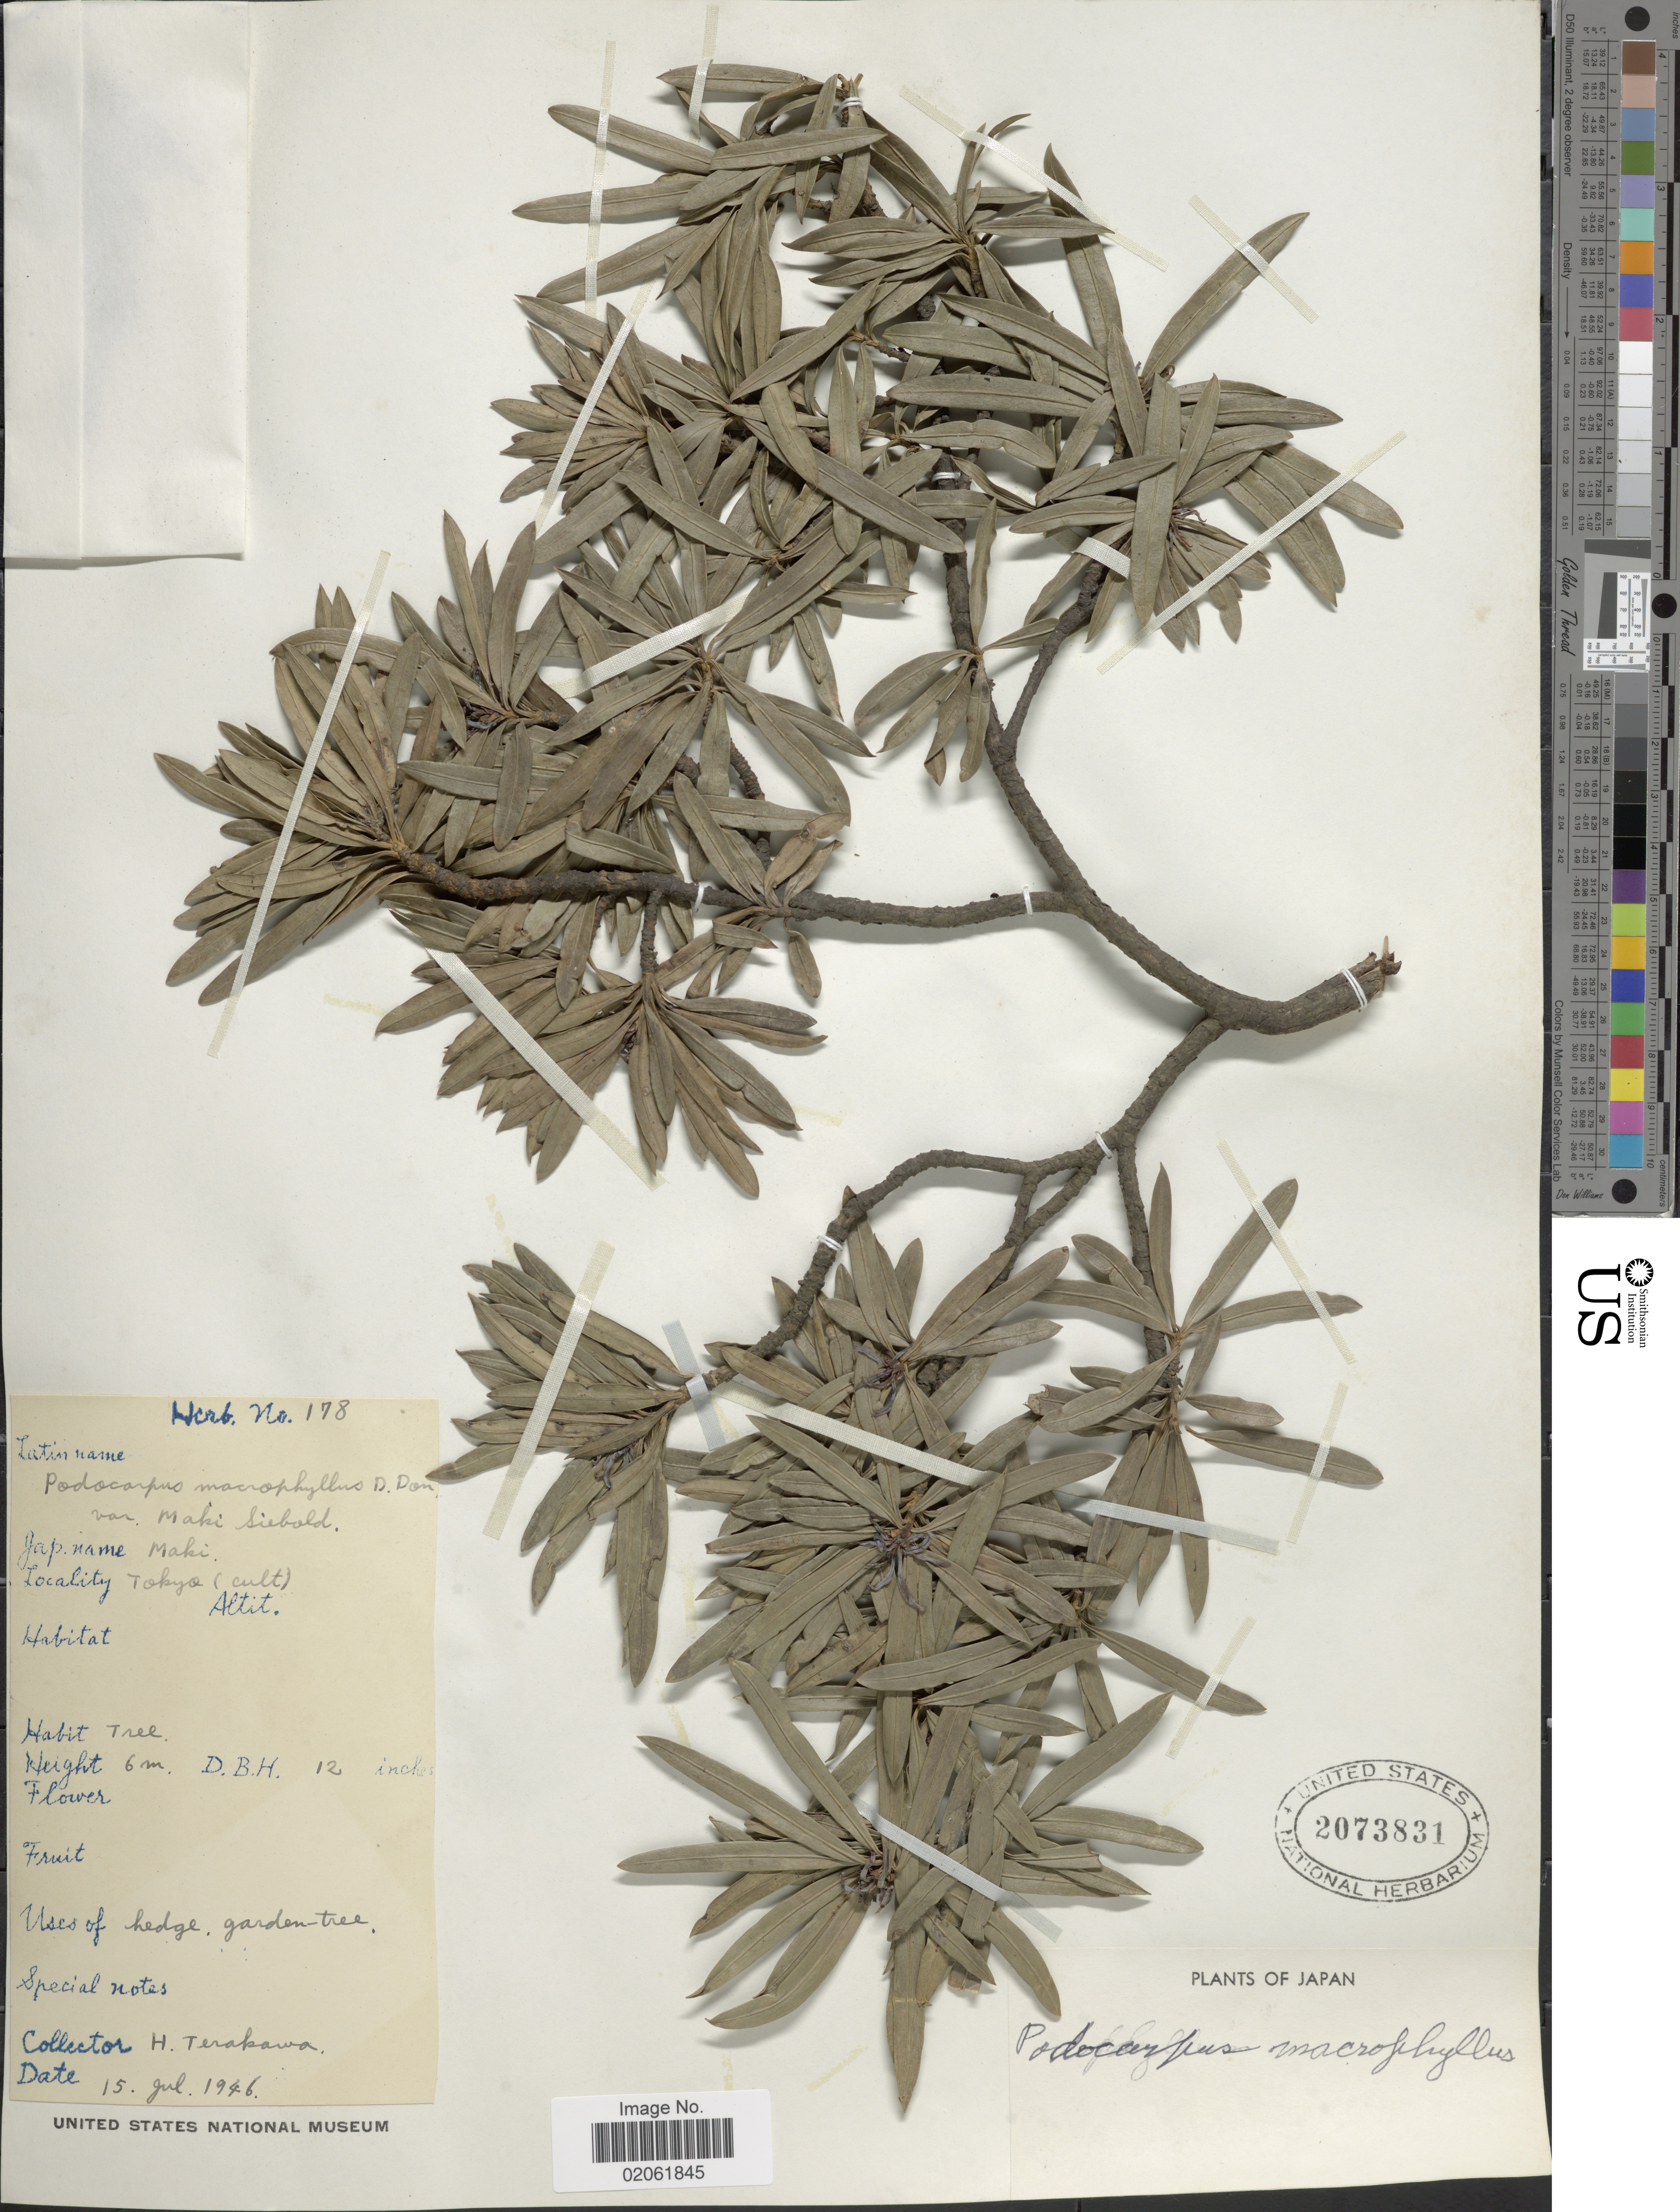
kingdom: Plantae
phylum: Tracheophyta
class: Pinopsida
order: Pinales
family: Podocarpaceae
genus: Podocarpus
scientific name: Podocarpus macrophyllus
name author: (Thunb.) Sweet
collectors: H. Terakawa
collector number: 178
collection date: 1946-07-15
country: Japan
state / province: Tokyo, Federal City of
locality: Tokyo (cult.)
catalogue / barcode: US 2073831